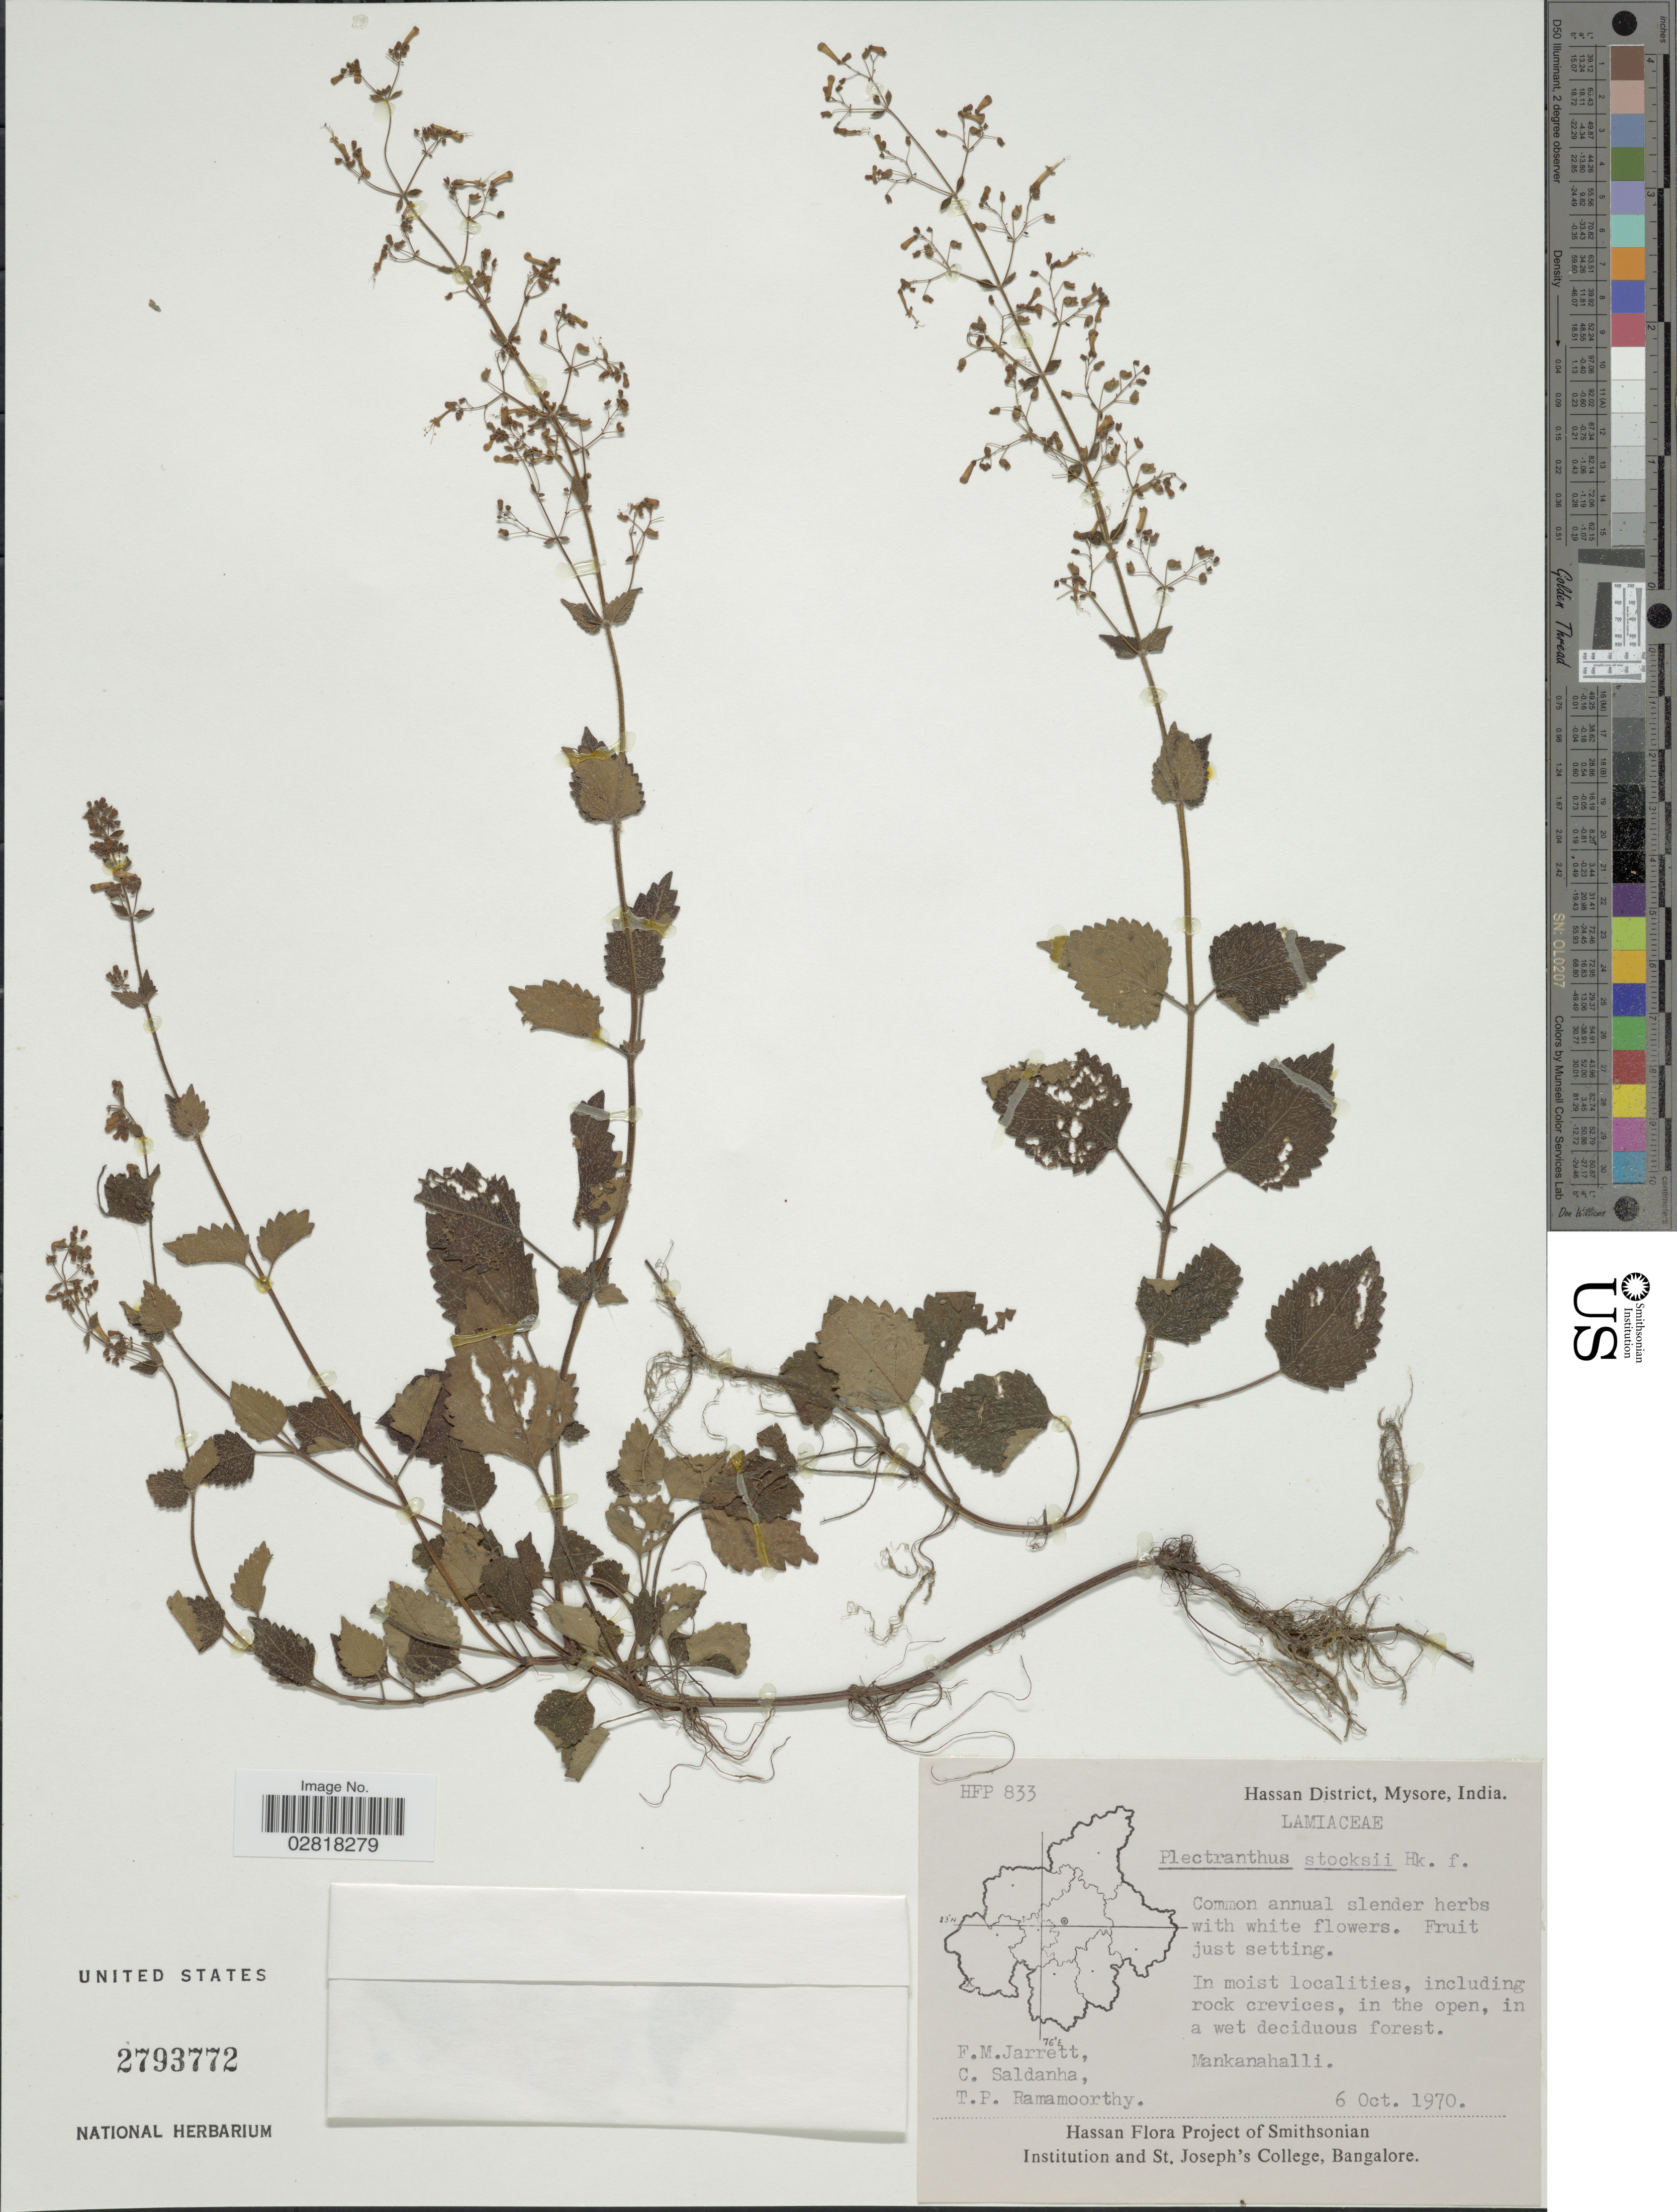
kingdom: Plantae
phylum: Tracheophyta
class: Magnoliopsida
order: Lamiales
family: Lamiaceae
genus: Plectranthus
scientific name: Plectranthus stocksii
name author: Hook. f.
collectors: F. M. Jarrett, C. Saldanha & T. P. Ramamoorthy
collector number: HFP833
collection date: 1970-10-06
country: India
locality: Hassan District, Mysore, Mankanahalli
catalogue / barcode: US 2793772